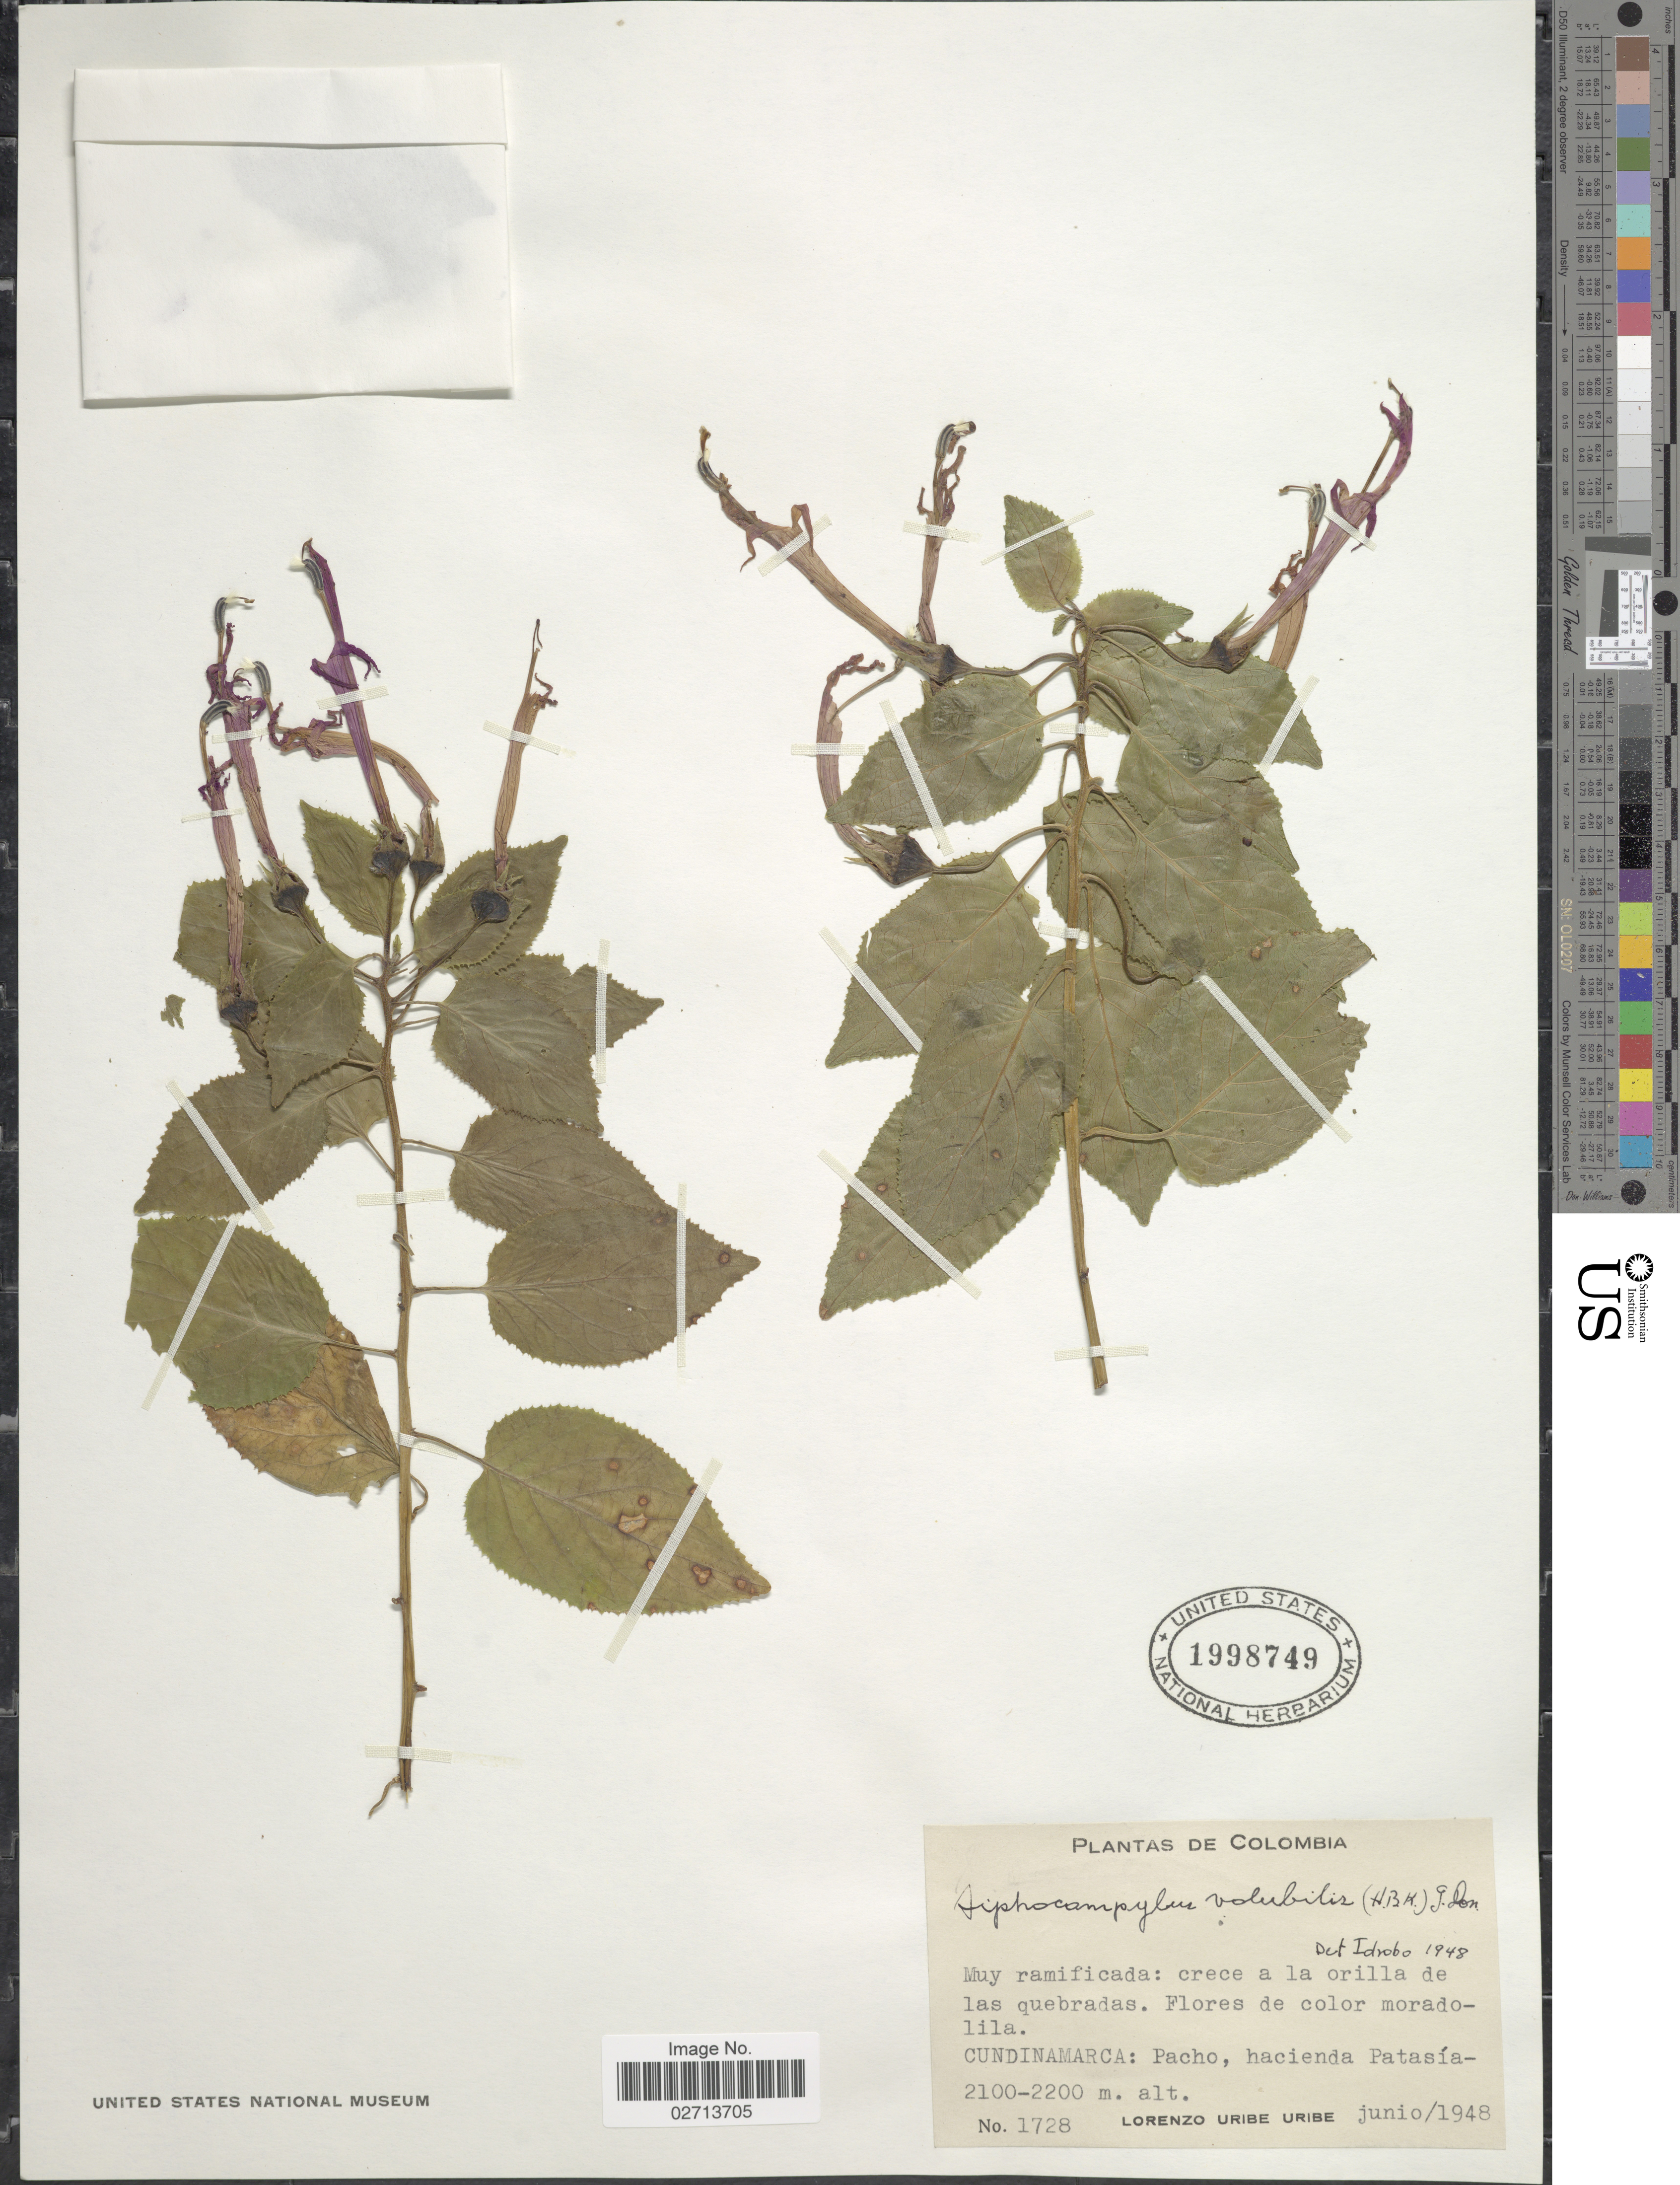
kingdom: Plantae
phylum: Tracheophyta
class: Magnoliopsida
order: Asterales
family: Campanulaceae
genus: Siphocampylus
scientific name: Siphocampylus cordatus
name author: (Willd. ex Schult.) E. Wimm.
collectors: L. Uribe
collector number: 1728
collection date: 1948-06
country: Colombia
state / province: Cundinamarca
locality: Pacho, hacienda Patasía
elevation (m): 2100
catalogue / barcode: US 1998749